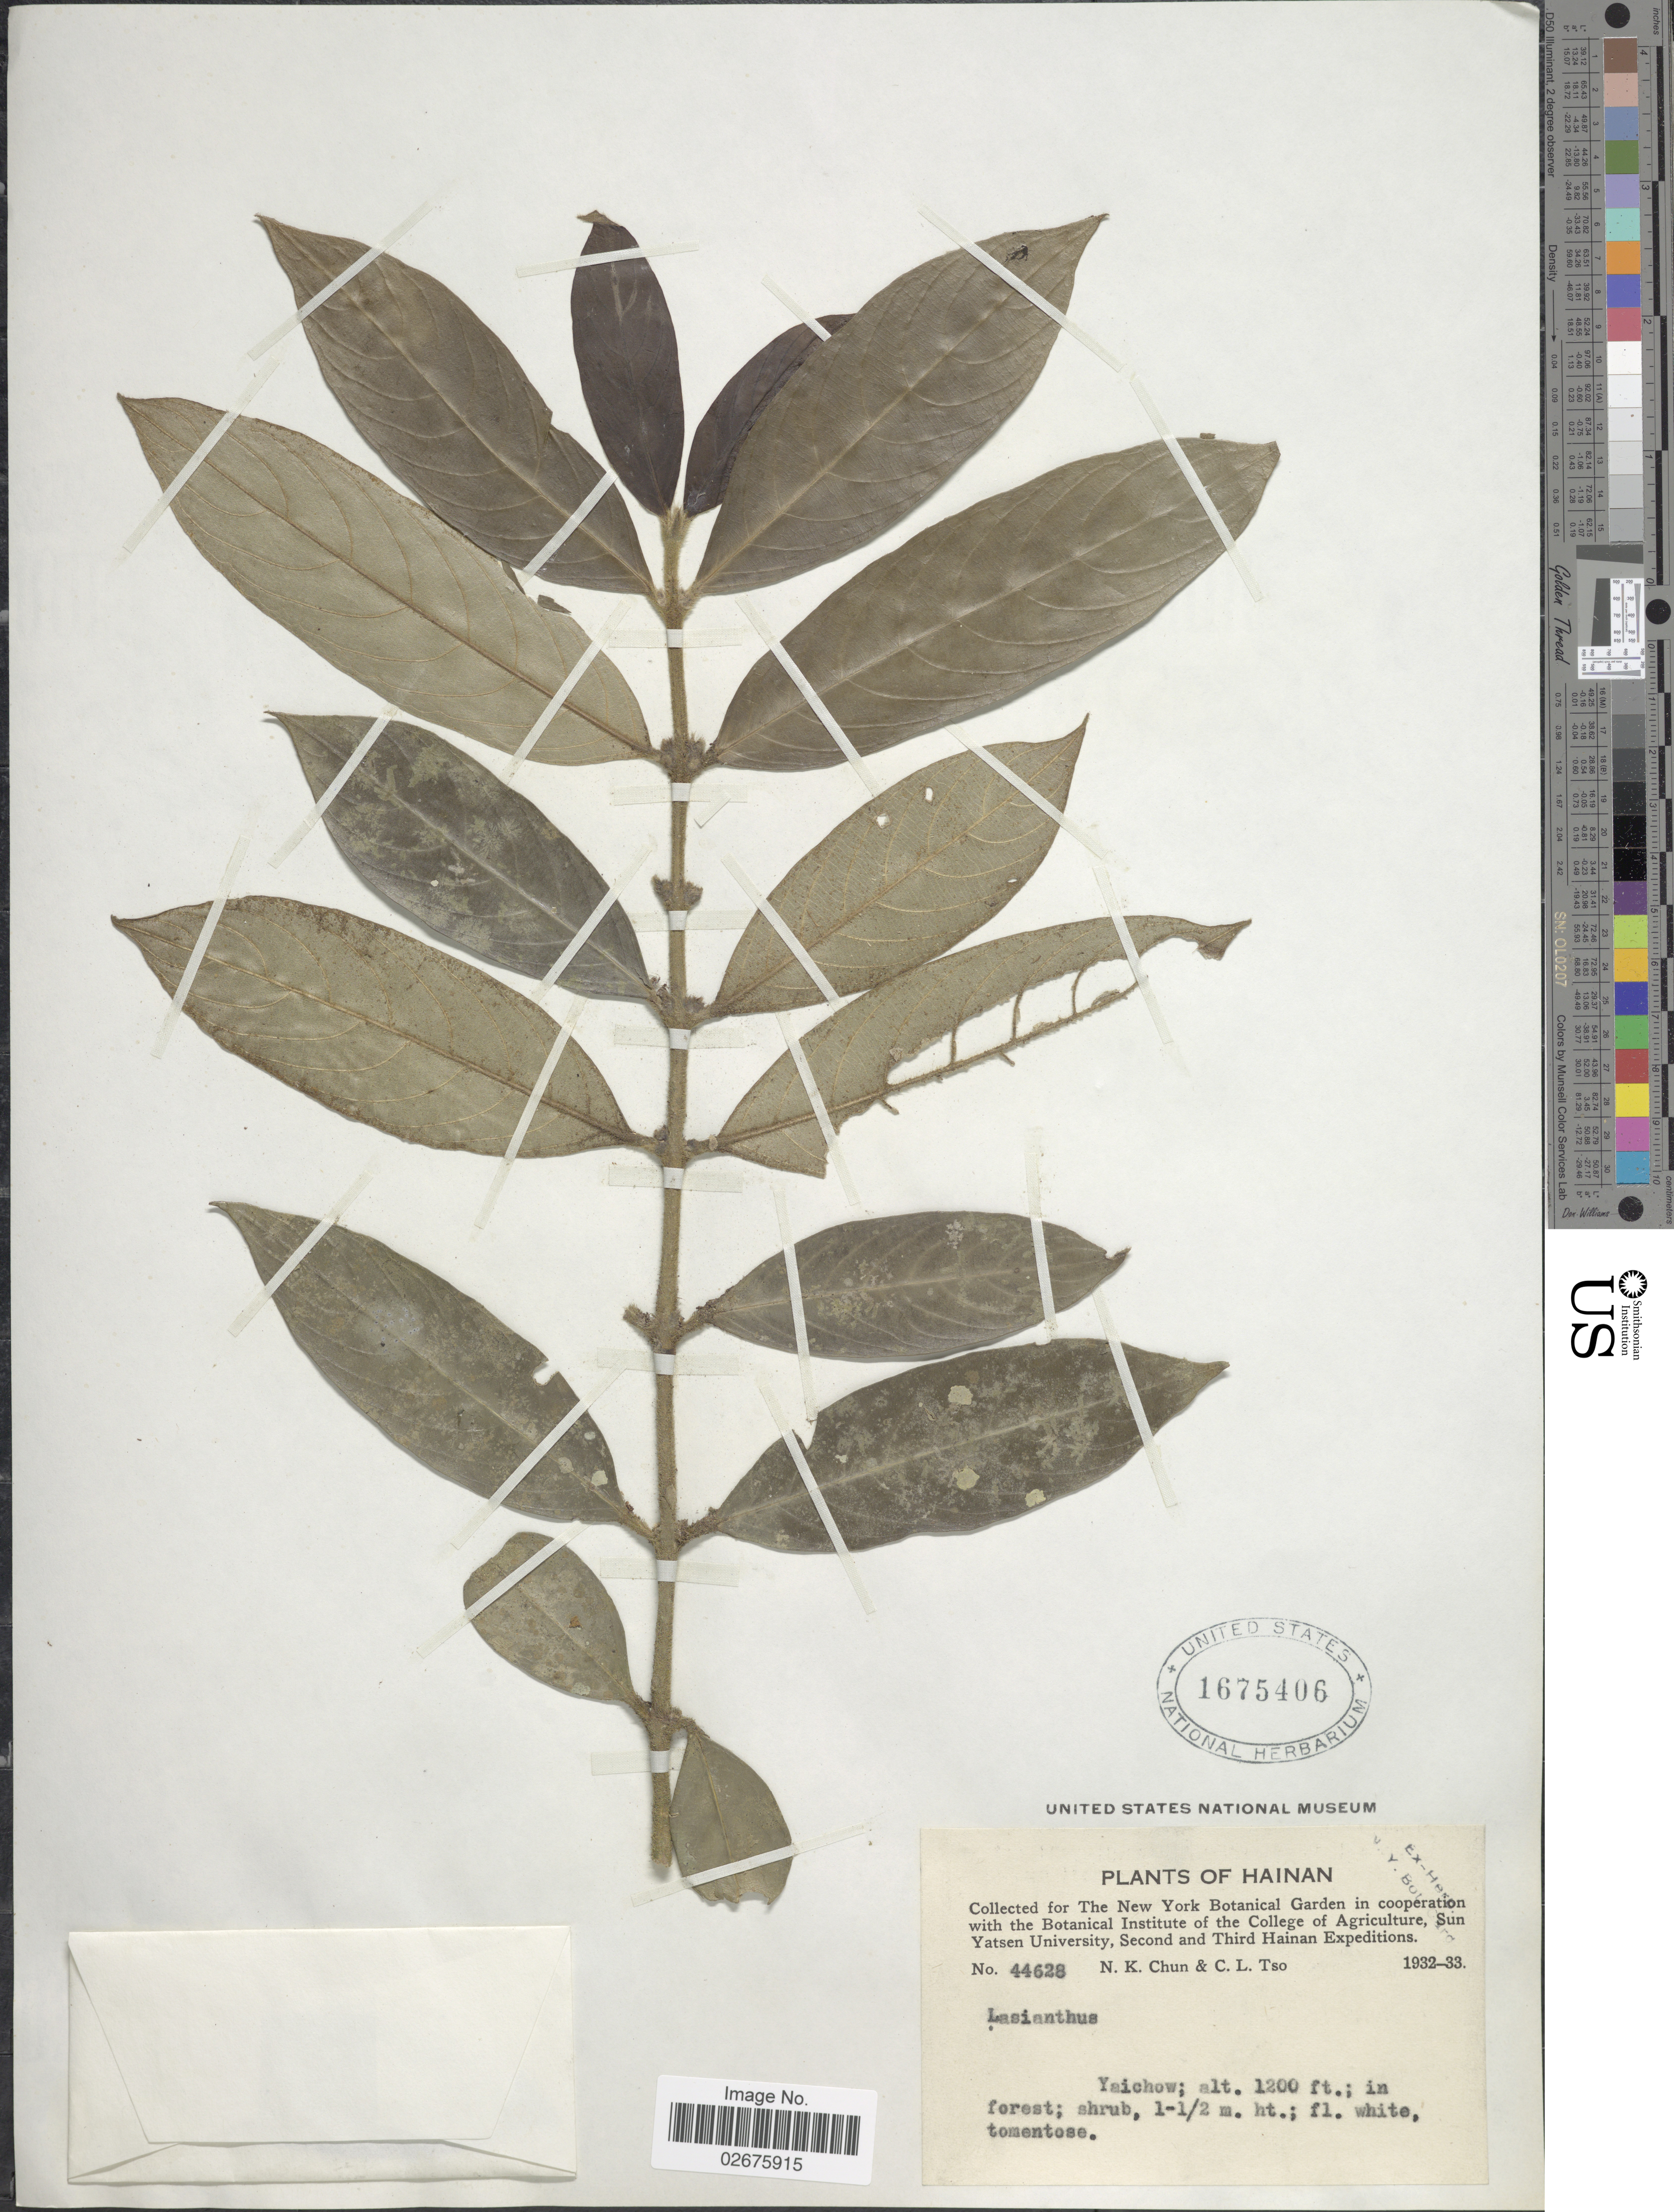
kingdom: Plantae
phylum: Tracheophyta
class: Magnoliopsida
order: Gentianales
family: Rubiaceae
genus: Lasianthus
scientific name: Lasianthus sp.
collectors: N. K. Chun & C. Tso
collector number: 44628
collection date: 1932/1933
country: China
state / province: Hainan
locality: Yaichow; in forest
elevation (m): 366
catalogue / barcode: US 1675406